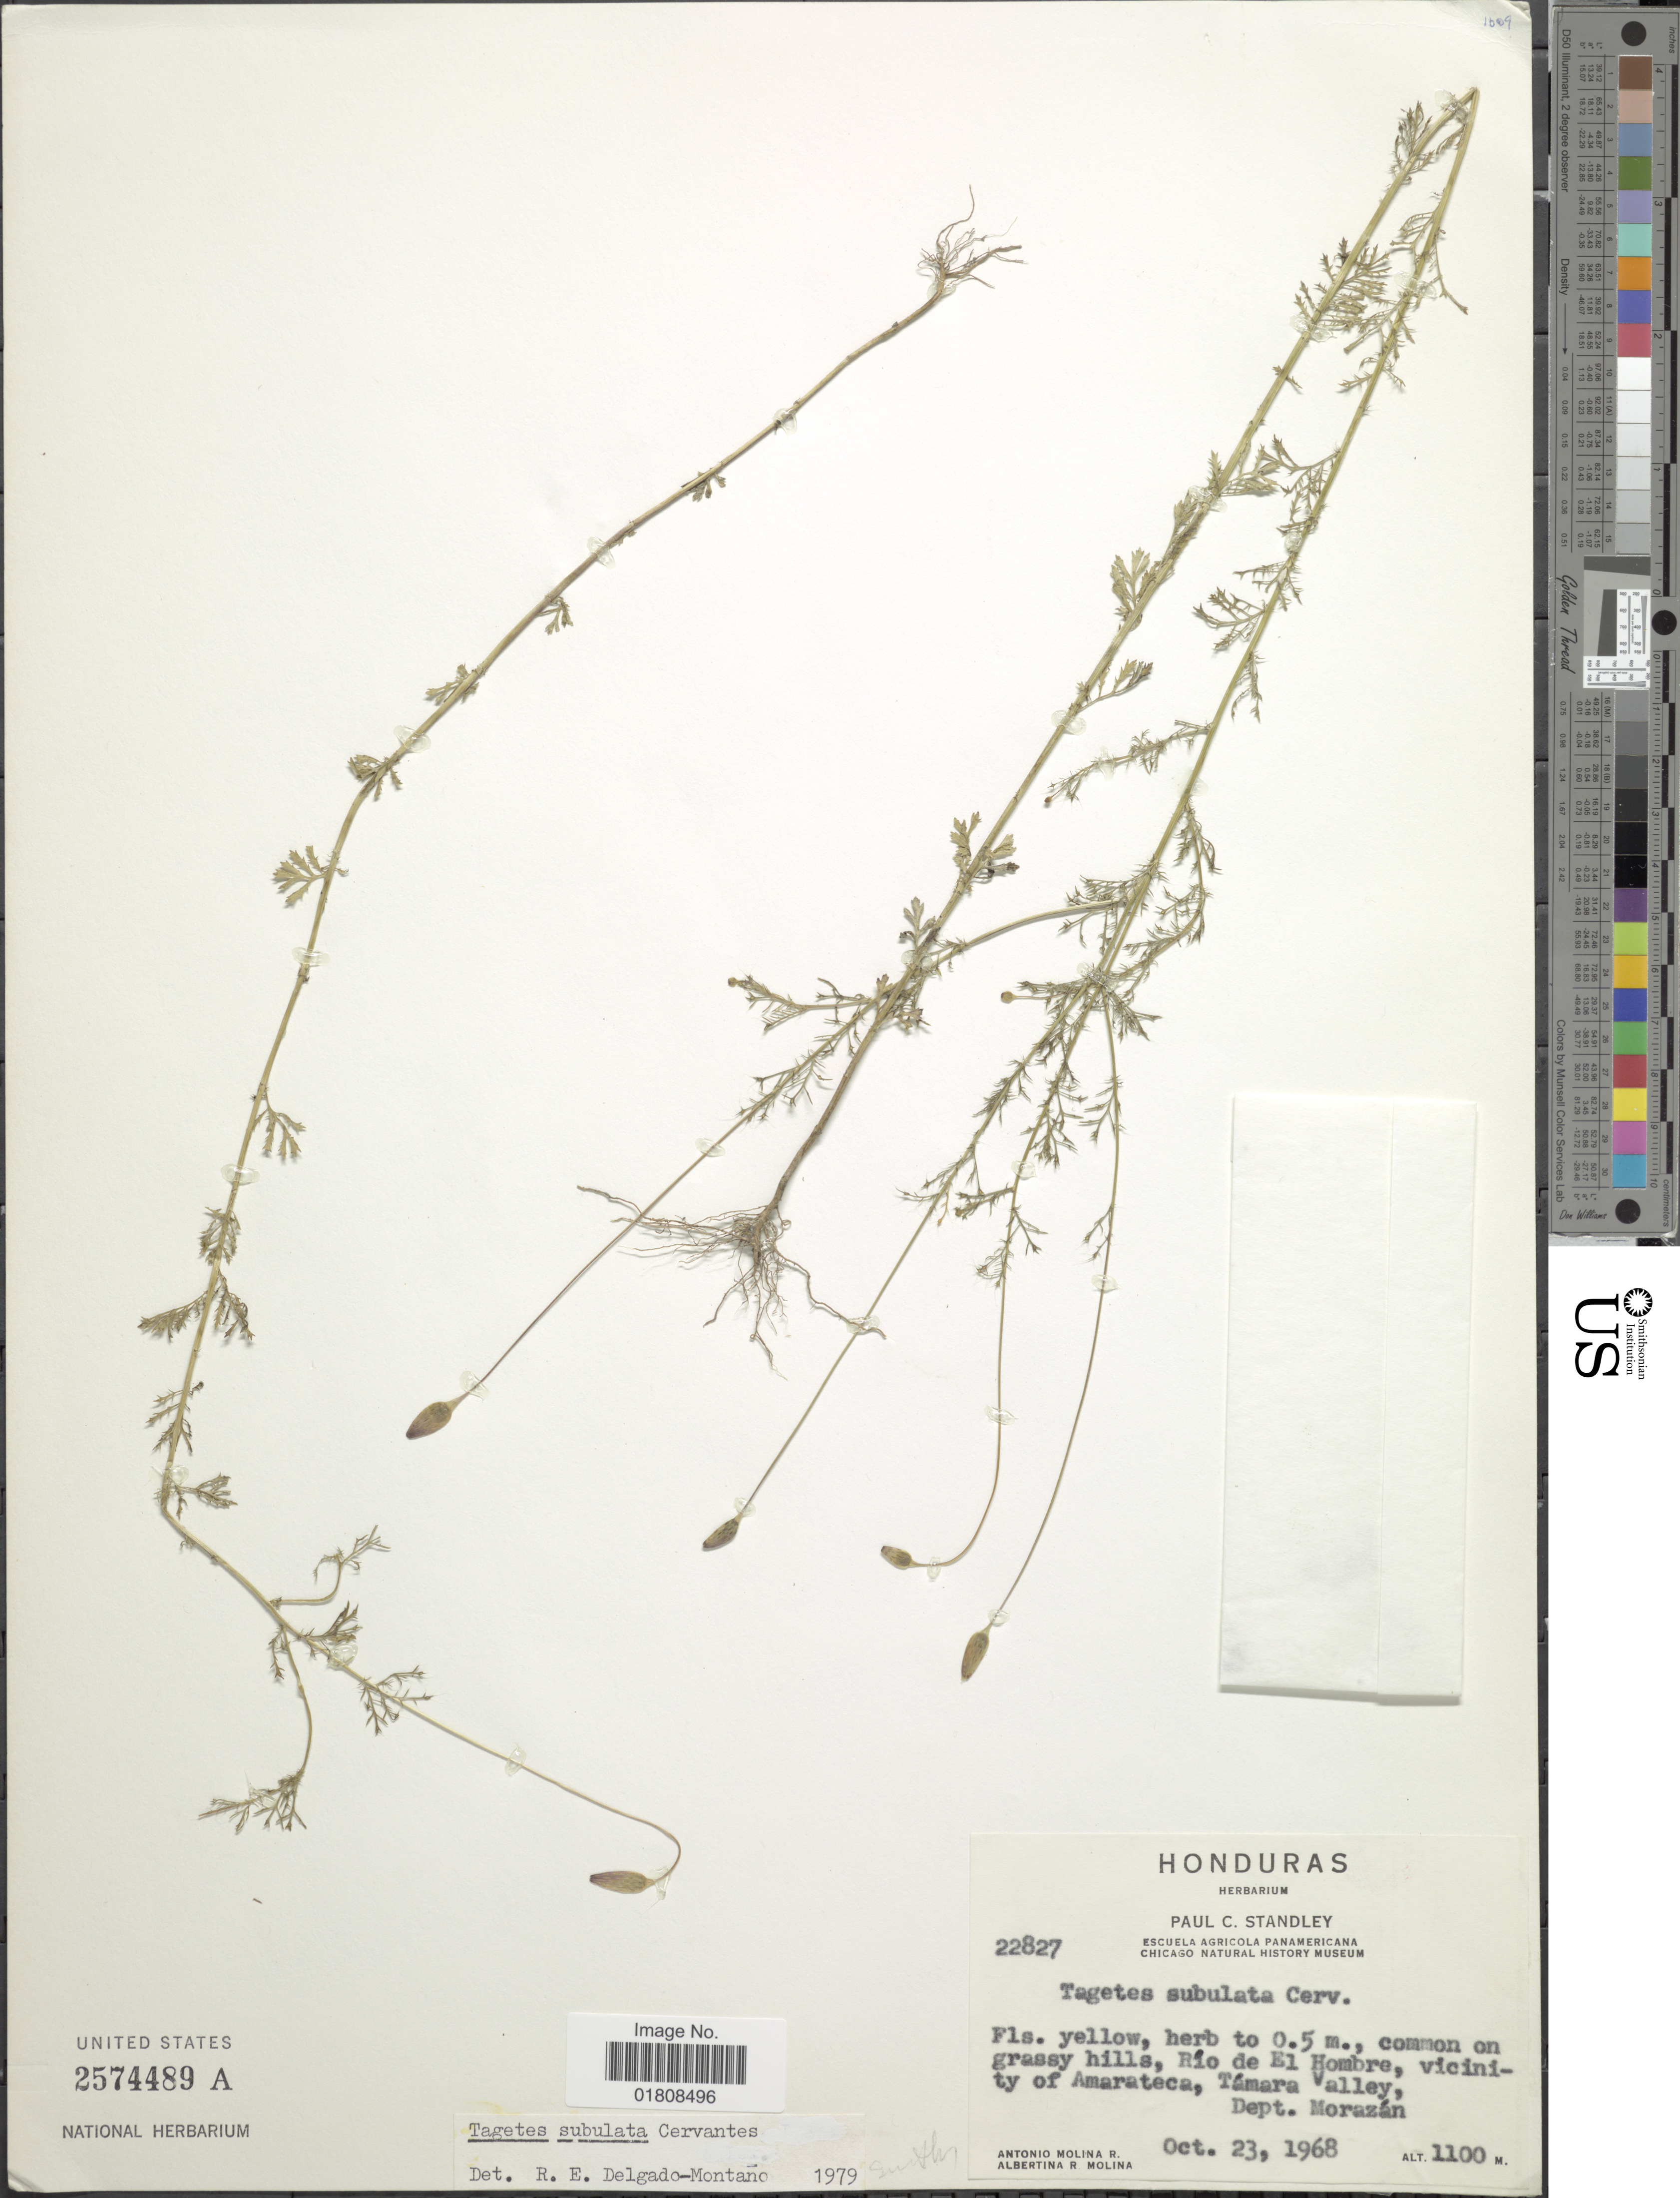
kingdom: Plantae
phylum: Tracheophyta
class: Magnoliopsida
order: Asterales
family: Asteraceae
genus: Tagetes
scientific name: Tagetes subulata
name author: Cerv.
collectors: A. Molina R. & A. R. Molina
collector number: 22827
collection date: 1968-10-23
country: Honduras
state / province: Fco. Morazán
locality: Rio de El Hombre, vicinity of Amarateca, Tamara Valley, Dept. Morazan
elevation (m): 1100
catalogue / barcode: US 2574489A